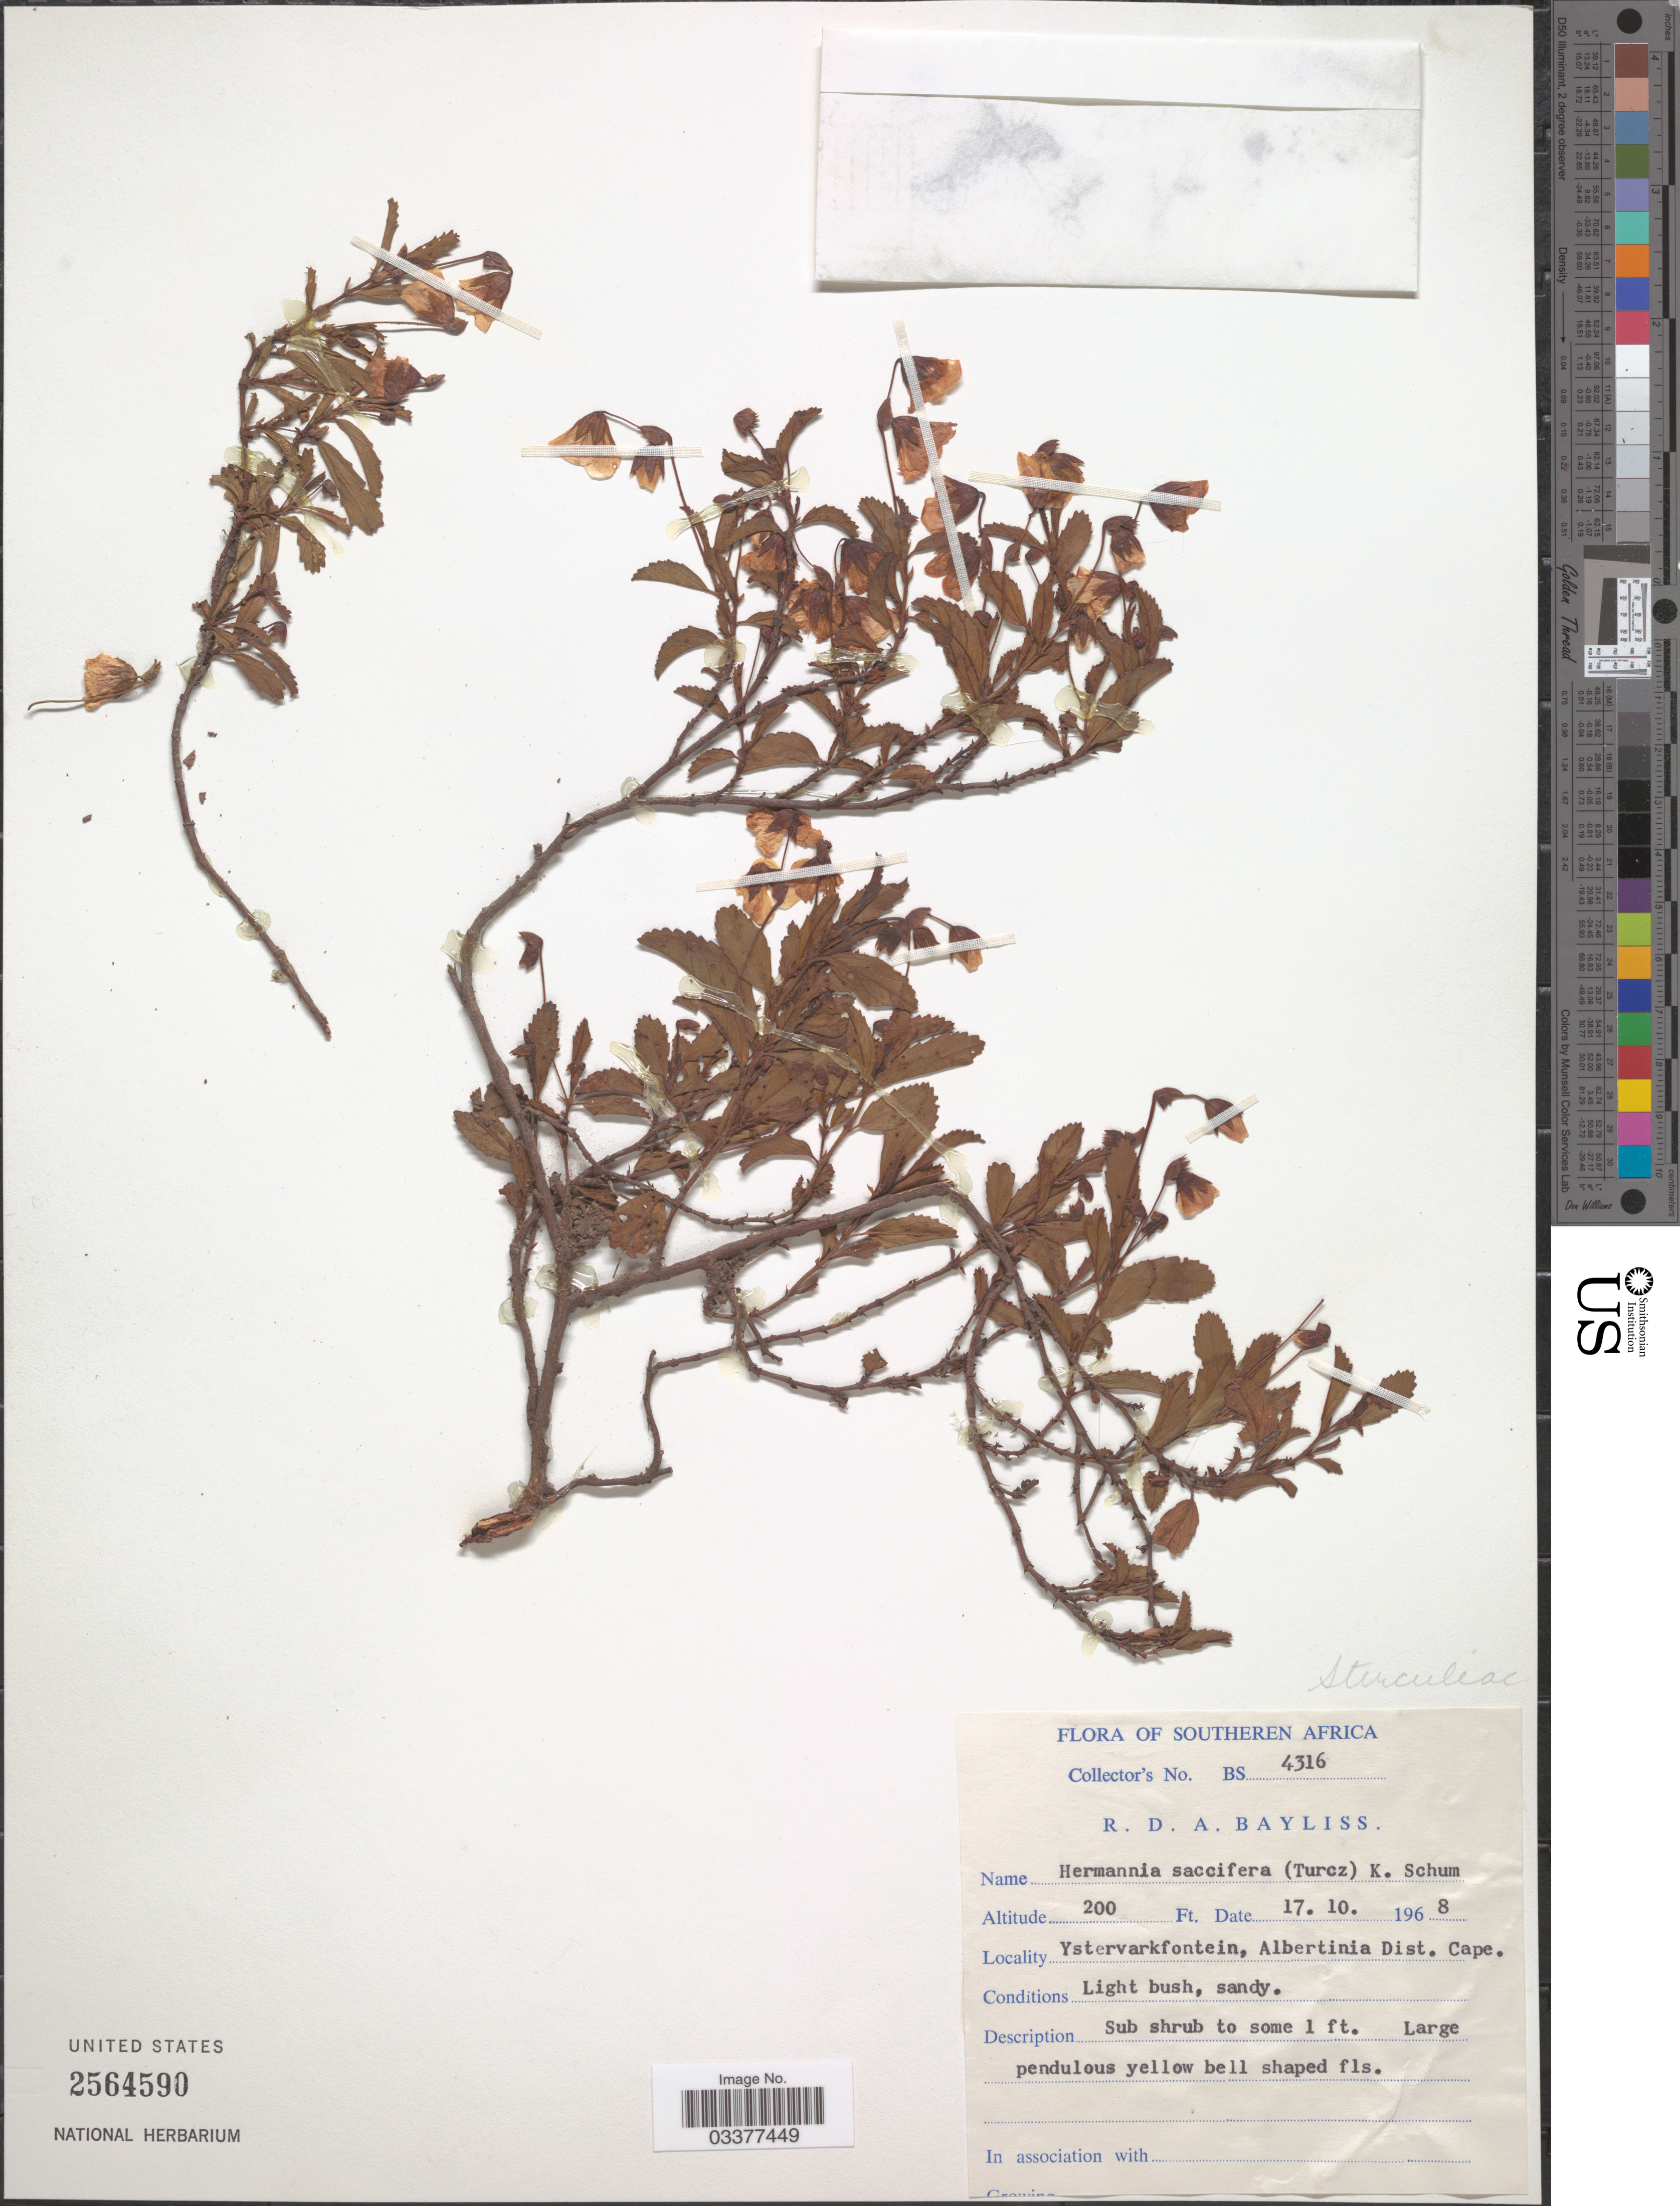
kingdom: Plantae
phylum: Tracheophyta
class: Magnoliopsida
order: Malvales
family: Malvaceae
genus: Hermannia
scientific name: Hermannia saccifera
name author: K. Schum.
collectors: R. Bayliss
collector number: BS4316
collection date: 1968-10-17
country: South Africa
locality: Southern Africa. Ystervarkfontein, Albertinia Dist. Cape.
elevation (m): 61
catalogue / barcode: US 2564590